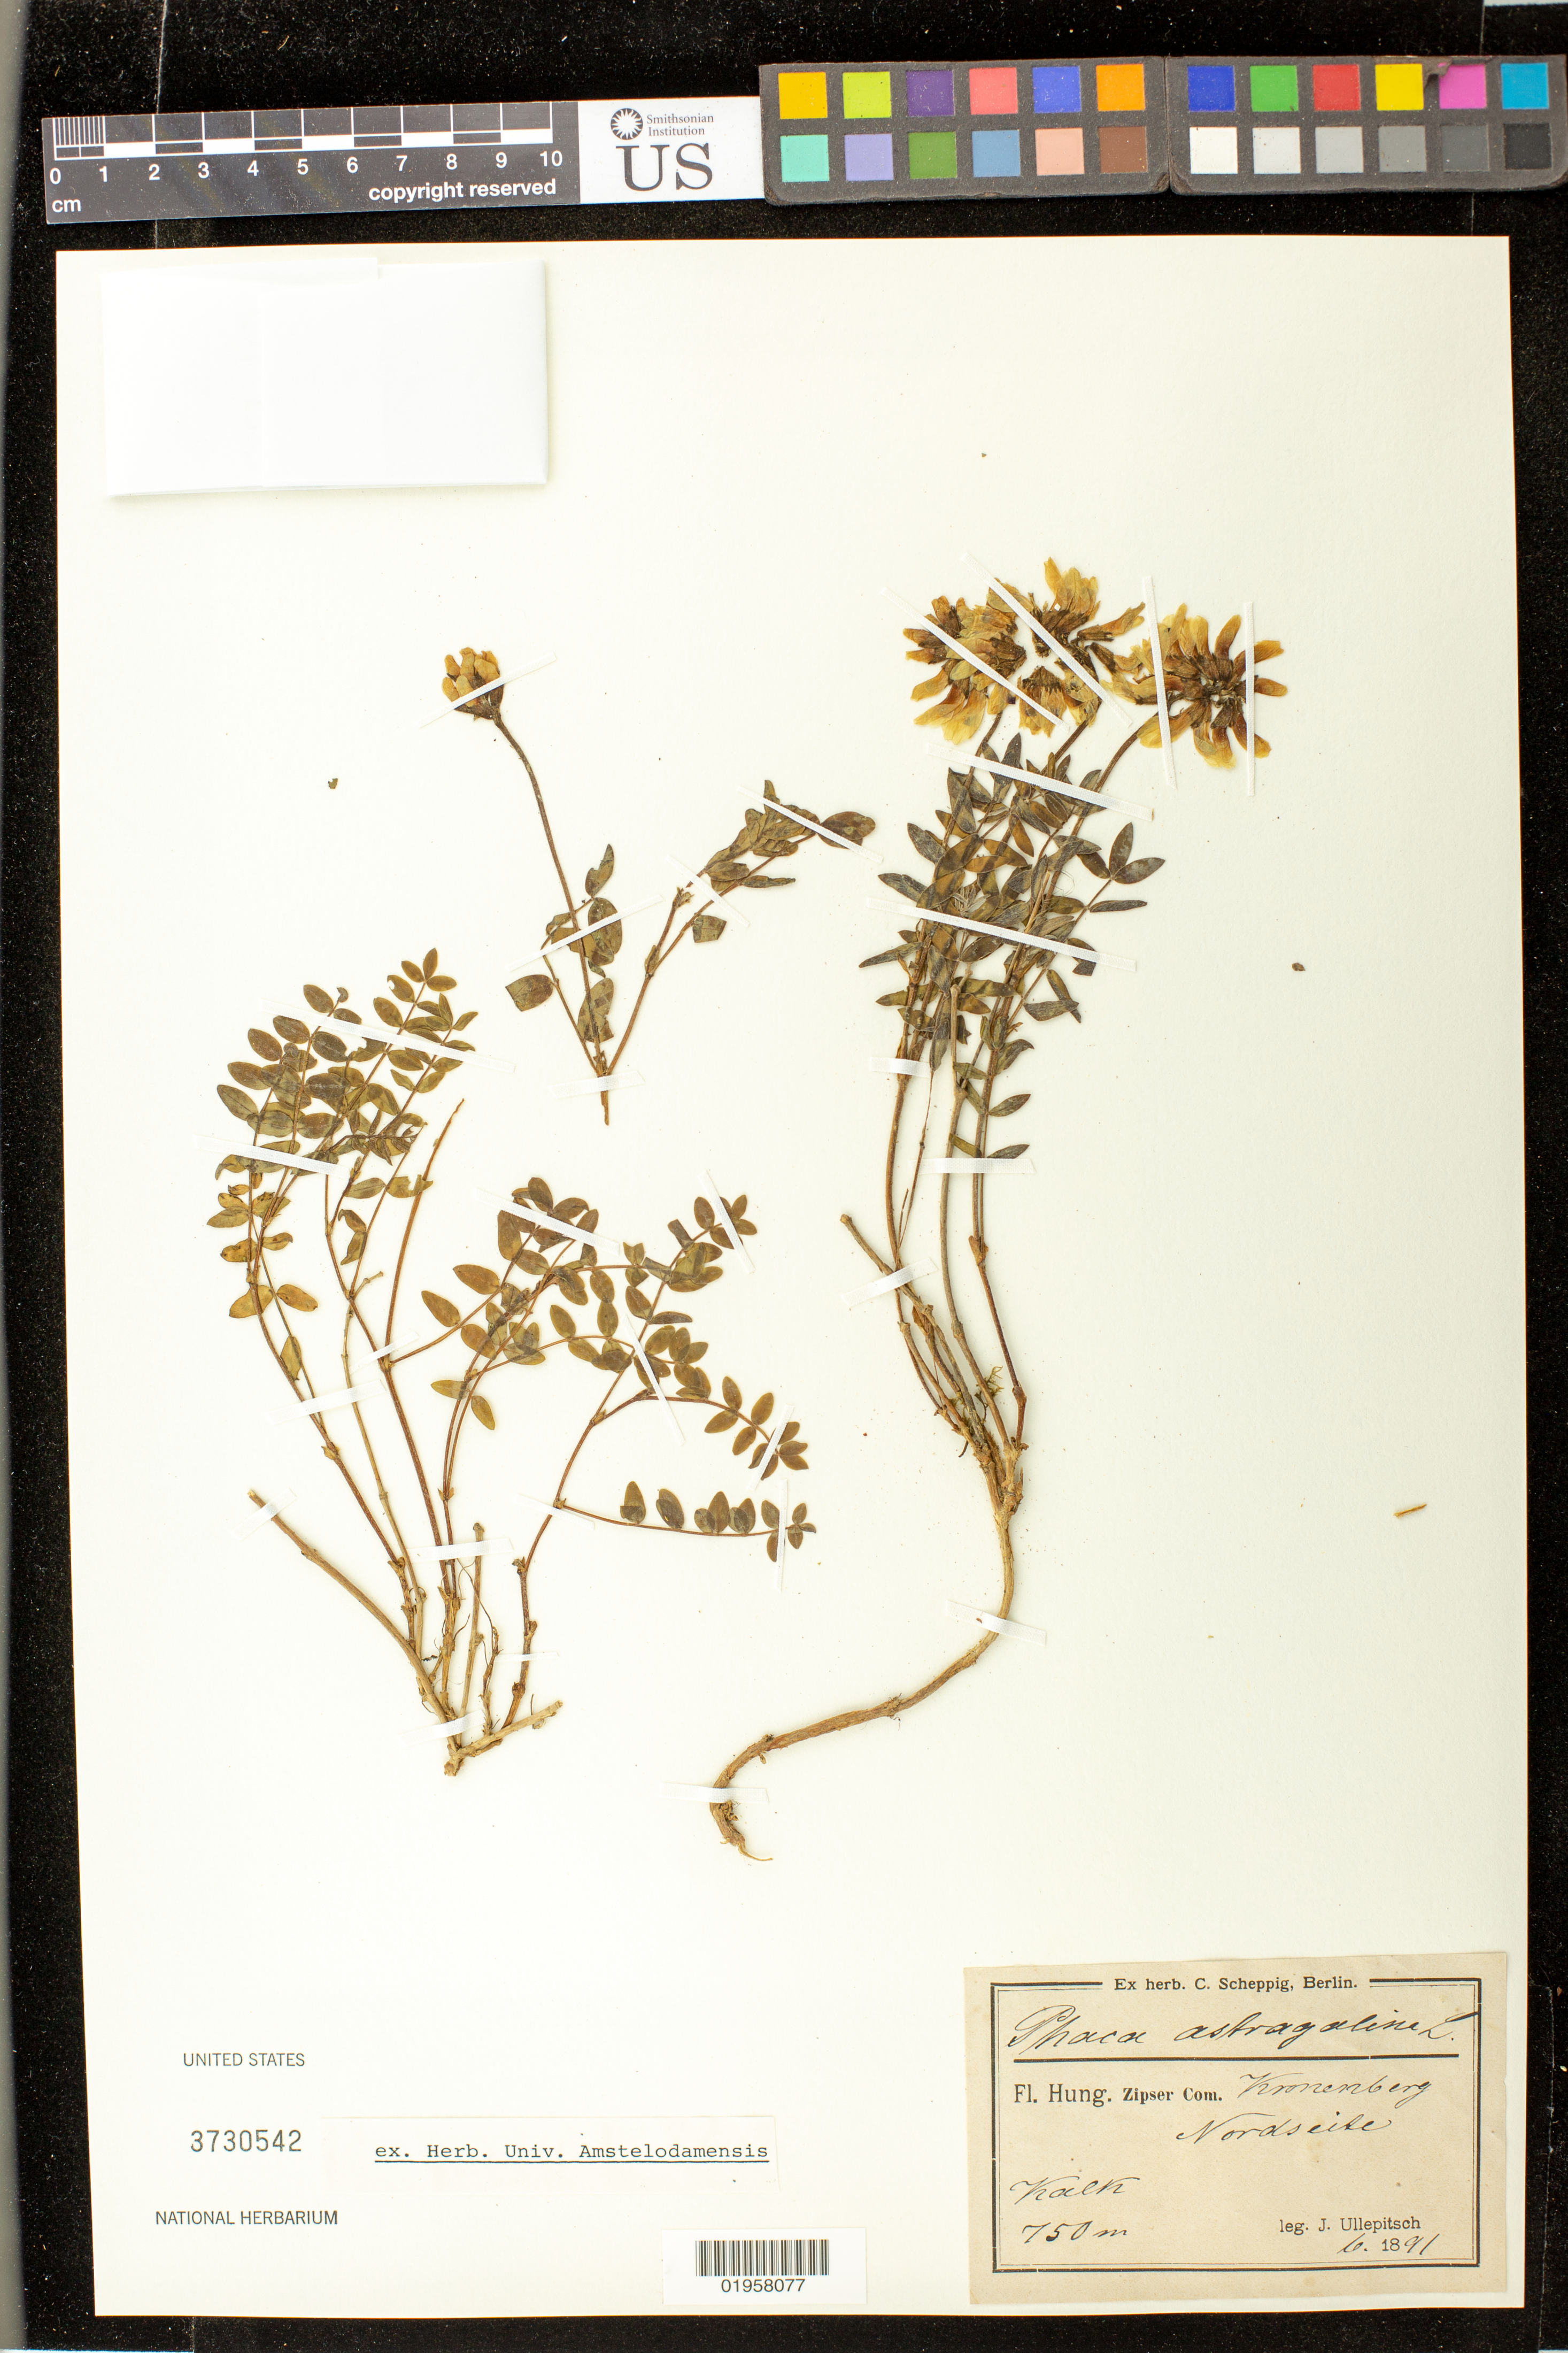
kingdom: Plantae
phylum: Tracheophyta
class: Magnoliopsida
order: Fabales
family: Fabaceae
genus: Astragalus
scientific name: Astragalus alpinus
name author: L.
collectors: J. Ullepitsch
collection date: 1891-06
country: Germany (?)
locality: Fl. Hung. Zipser Com. Kronenberg, Nordside, Kalk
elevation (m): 750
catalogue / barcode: US 3730542